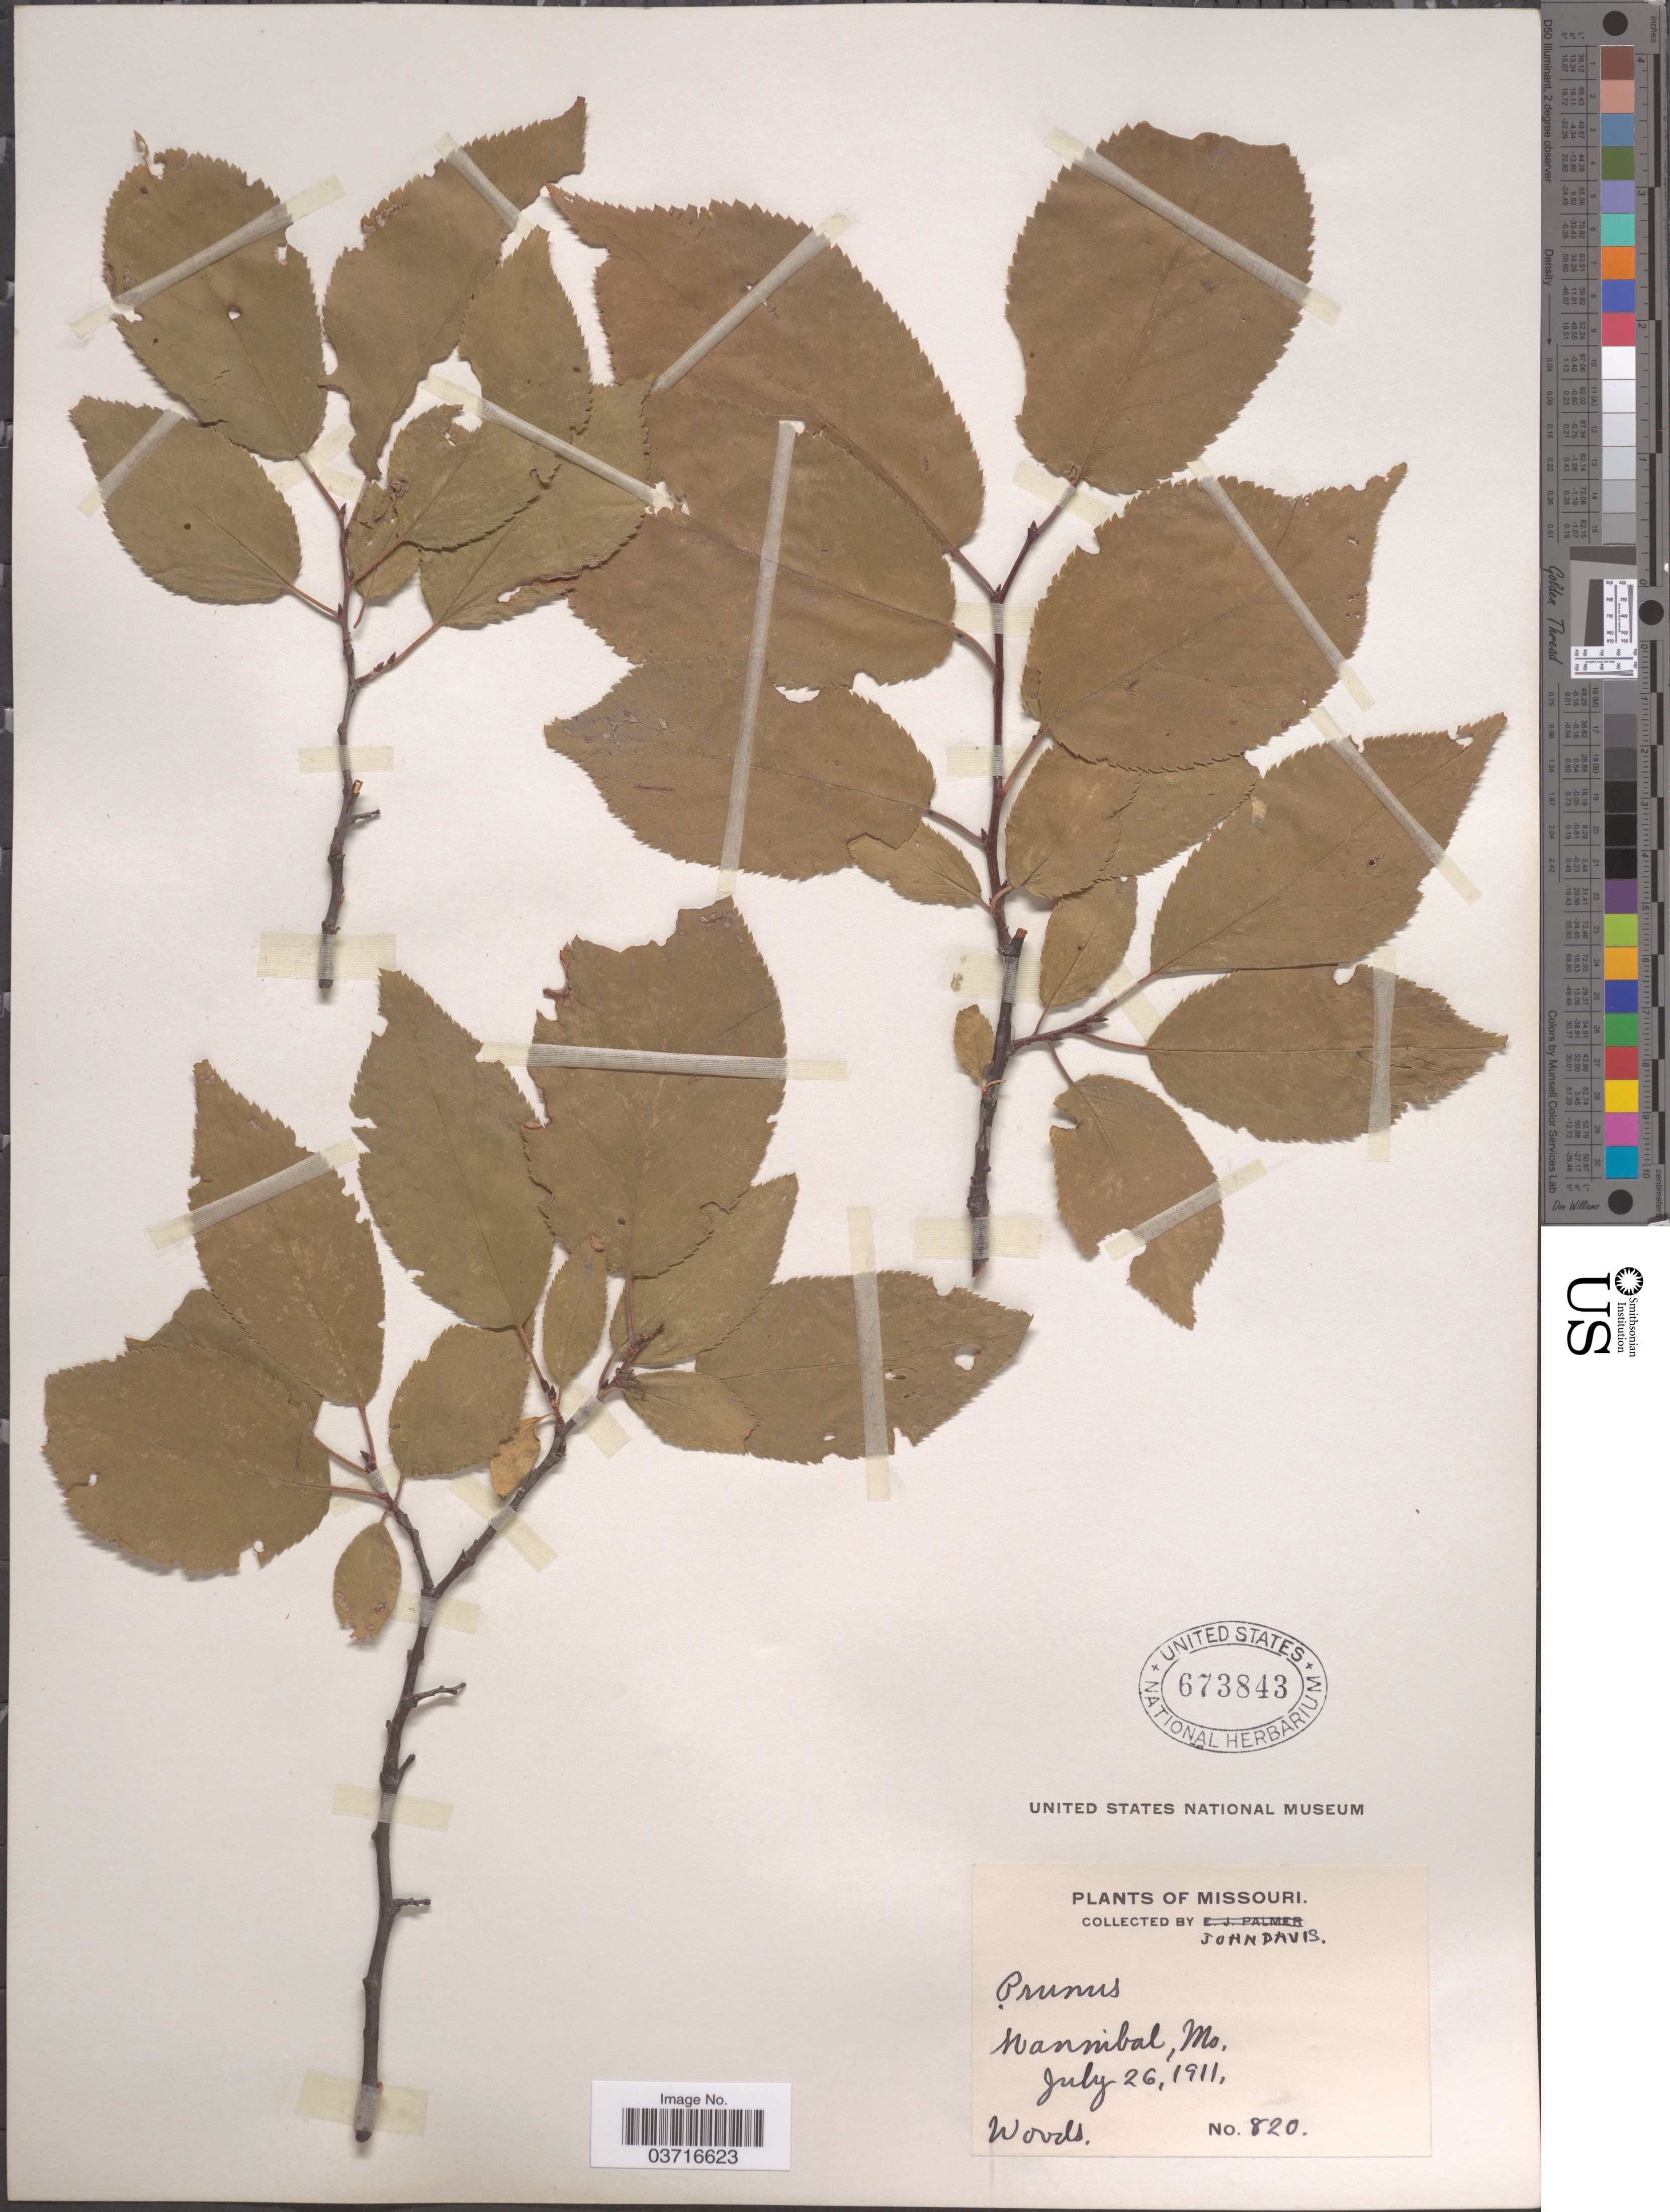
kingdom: Plantae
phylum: Tracheophyta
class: Magnoliopsida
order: Rosales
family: Rosaceae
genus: Prunus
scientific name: Prunus sp.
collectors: J. Davis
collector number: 820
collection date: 1911-07-26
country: United States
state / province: Missouri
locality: Hannibal.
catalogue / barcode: US 673843